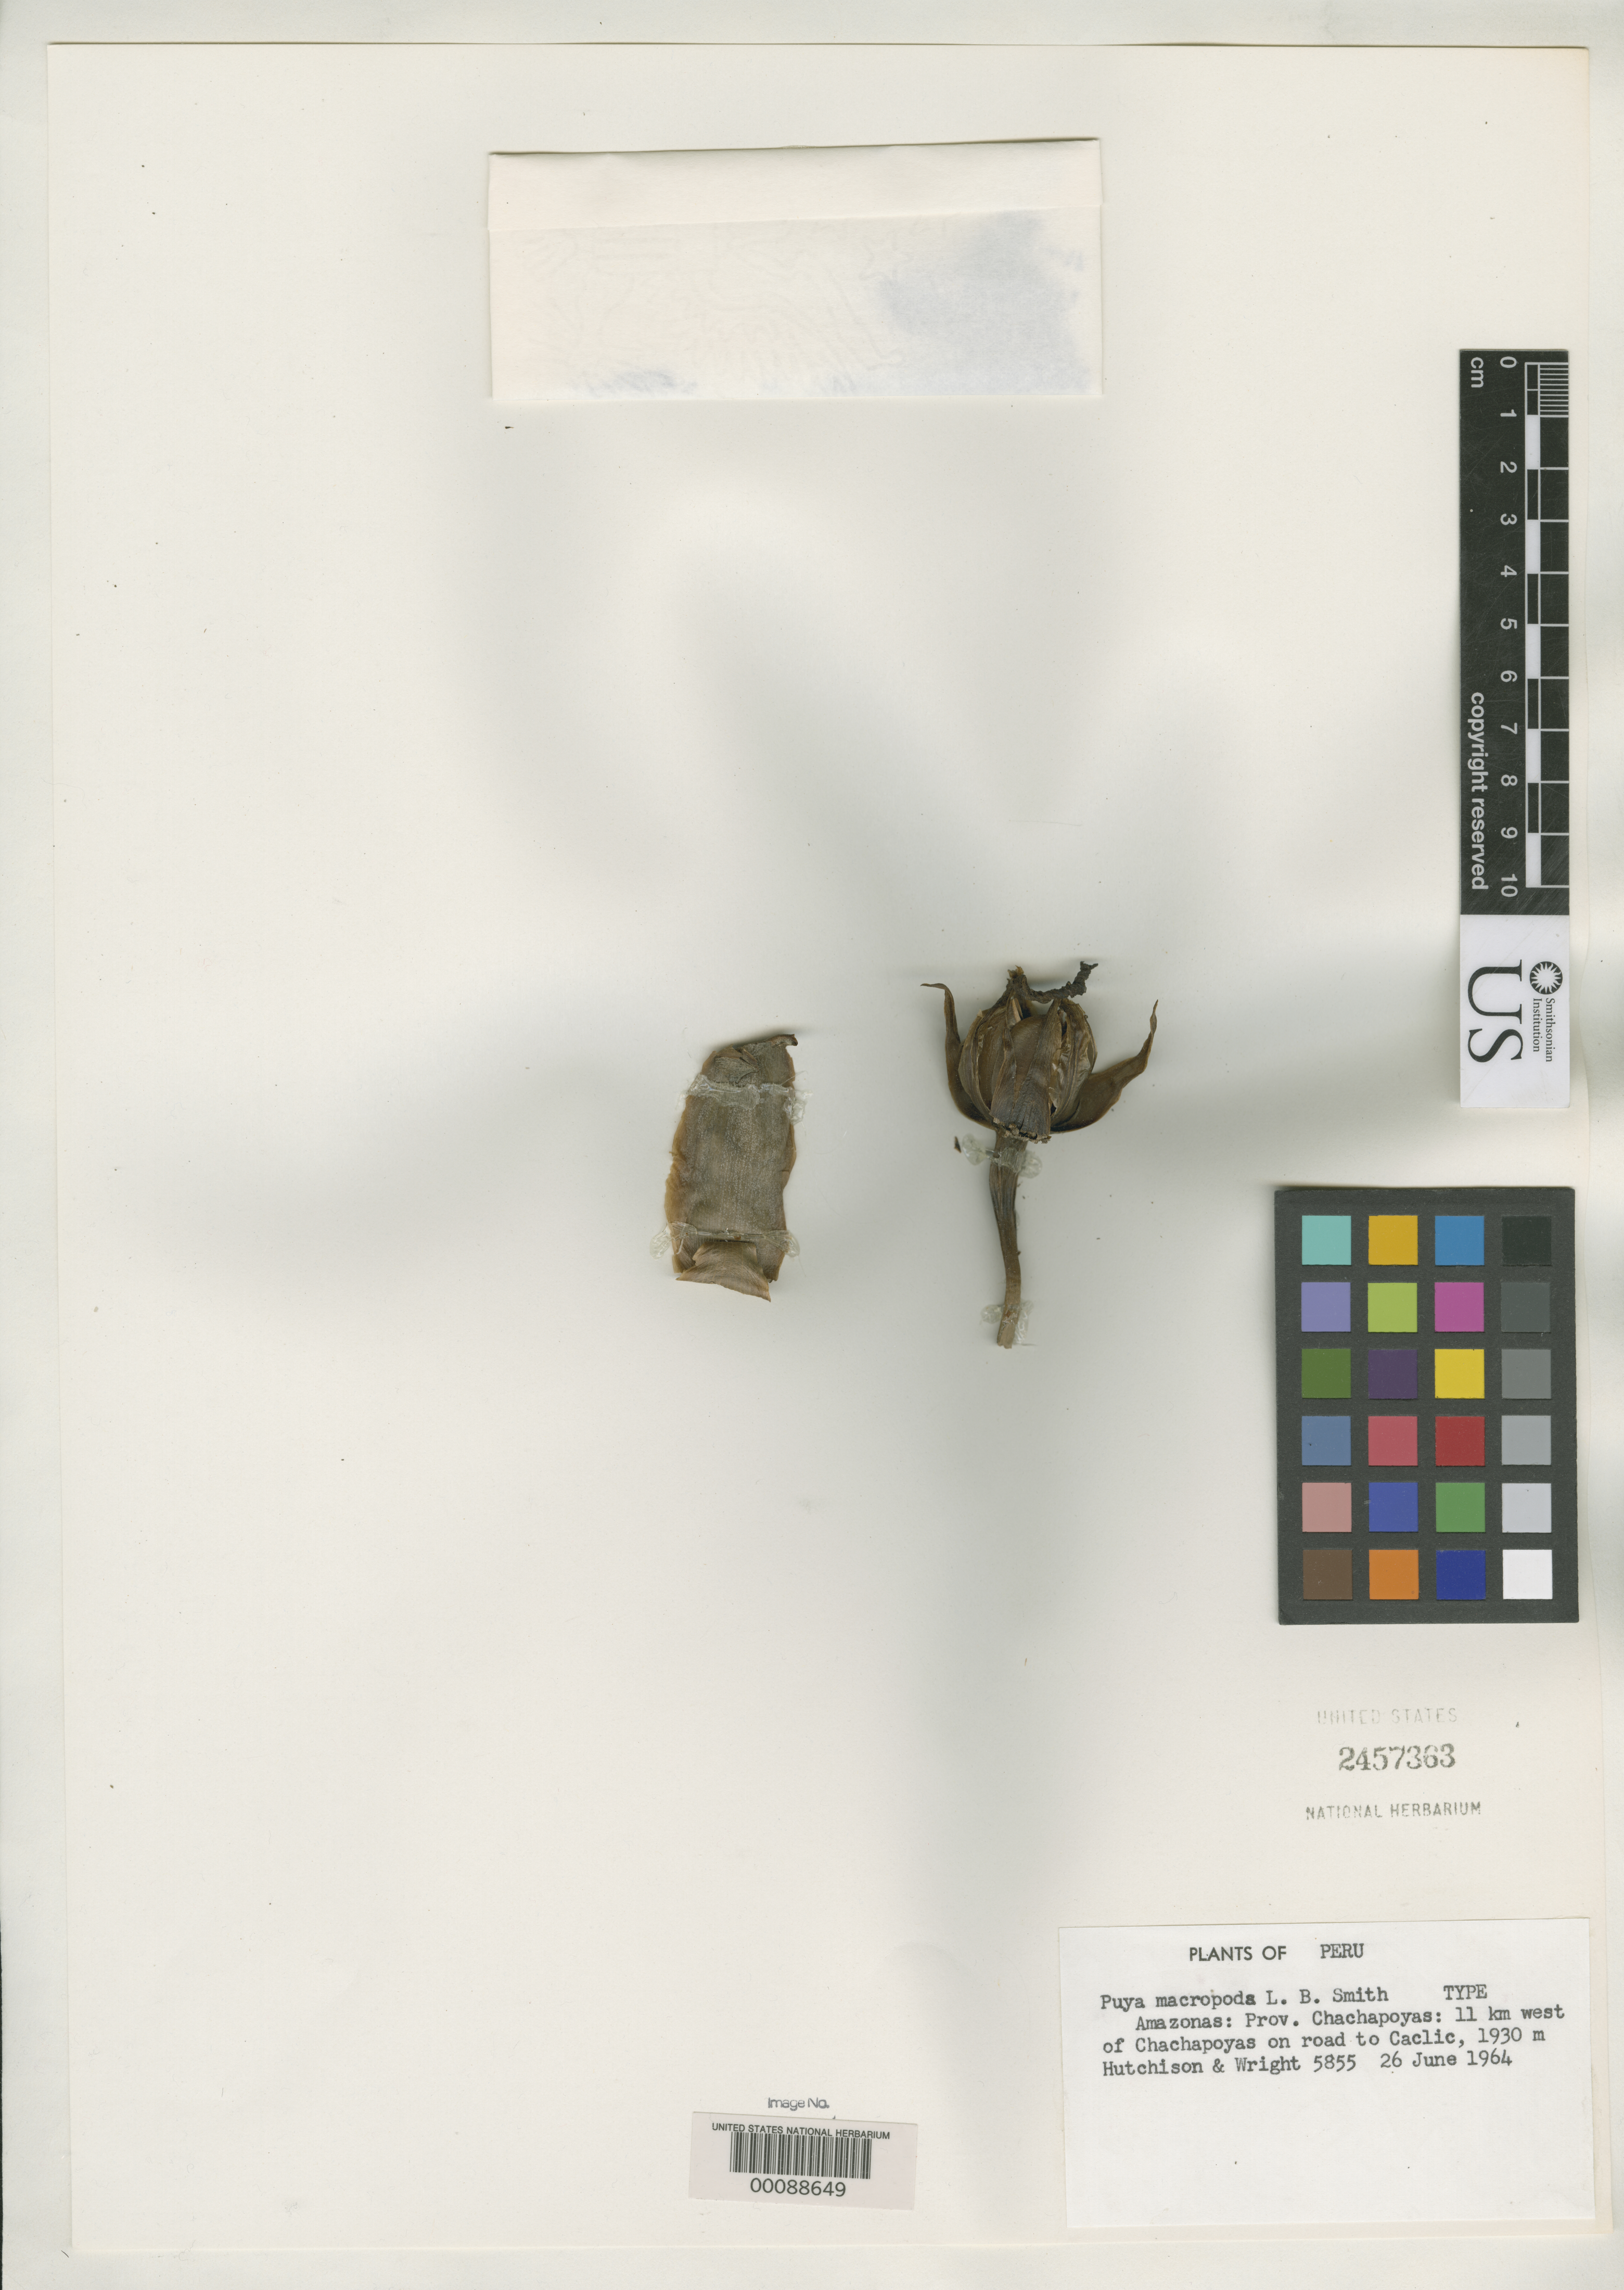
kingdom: Plantae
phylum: Tracheophyta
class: Liliopsida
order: Poales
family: Bromeliaceae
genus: Puya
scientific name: Puya macropoda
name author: L.B. Sm.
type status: Holotype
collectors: P. C. Hutchison & J. K. Wright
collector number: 5855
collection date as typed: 26 Jun 1964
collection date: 1964-06-26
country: Peru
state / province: Amazonas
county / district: Chachapoyas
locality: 11 km W of Chachapoyas on road to Caclic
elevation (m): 1930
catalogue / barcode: US 2457363